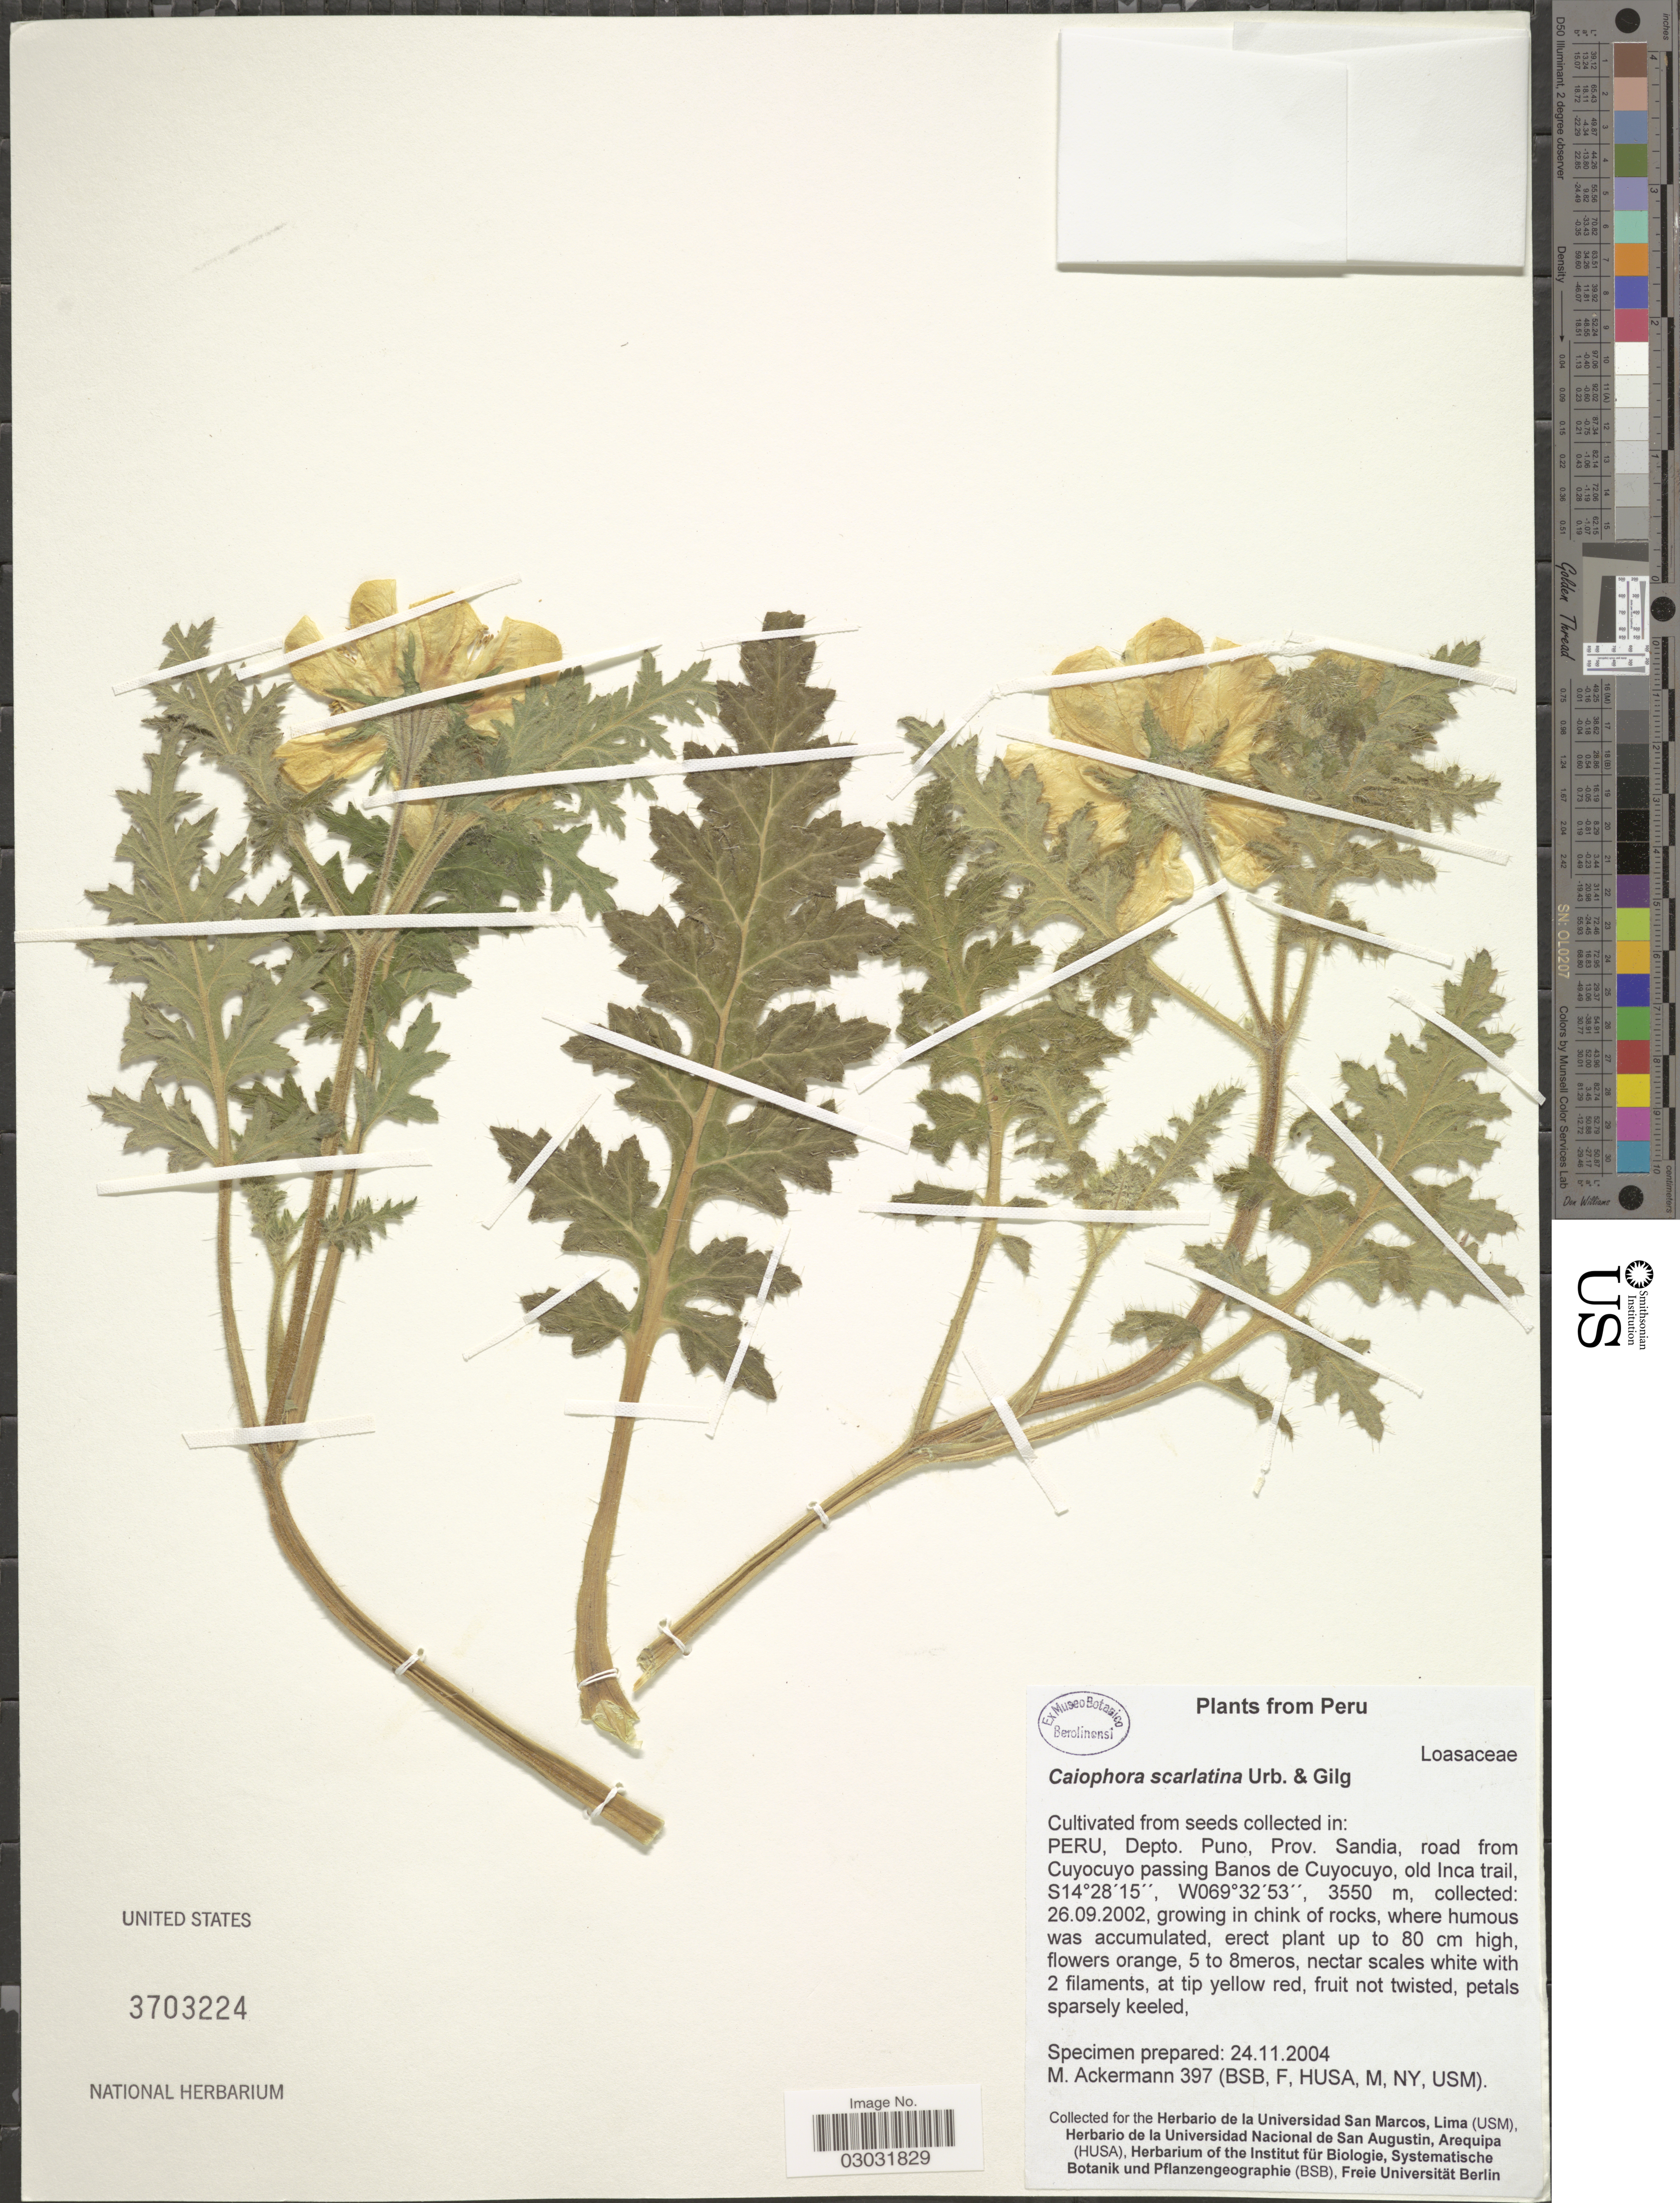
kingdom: Plantae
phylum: Tracheophyta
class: Magnoliopsida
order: Cornales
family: Loasaceae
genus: Caiophora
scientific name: Caiophora scarlatina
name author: Urb. & Gilg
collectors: M. Ackermann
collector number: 397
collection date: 2002-09-26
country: Peru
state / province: Puno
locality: Depto. Puno, Prov. Sandia, road from Cuyocuyo passing Banos de Cuyocuyo, old Inca trail.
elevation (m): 3550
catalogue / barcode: US 3703224